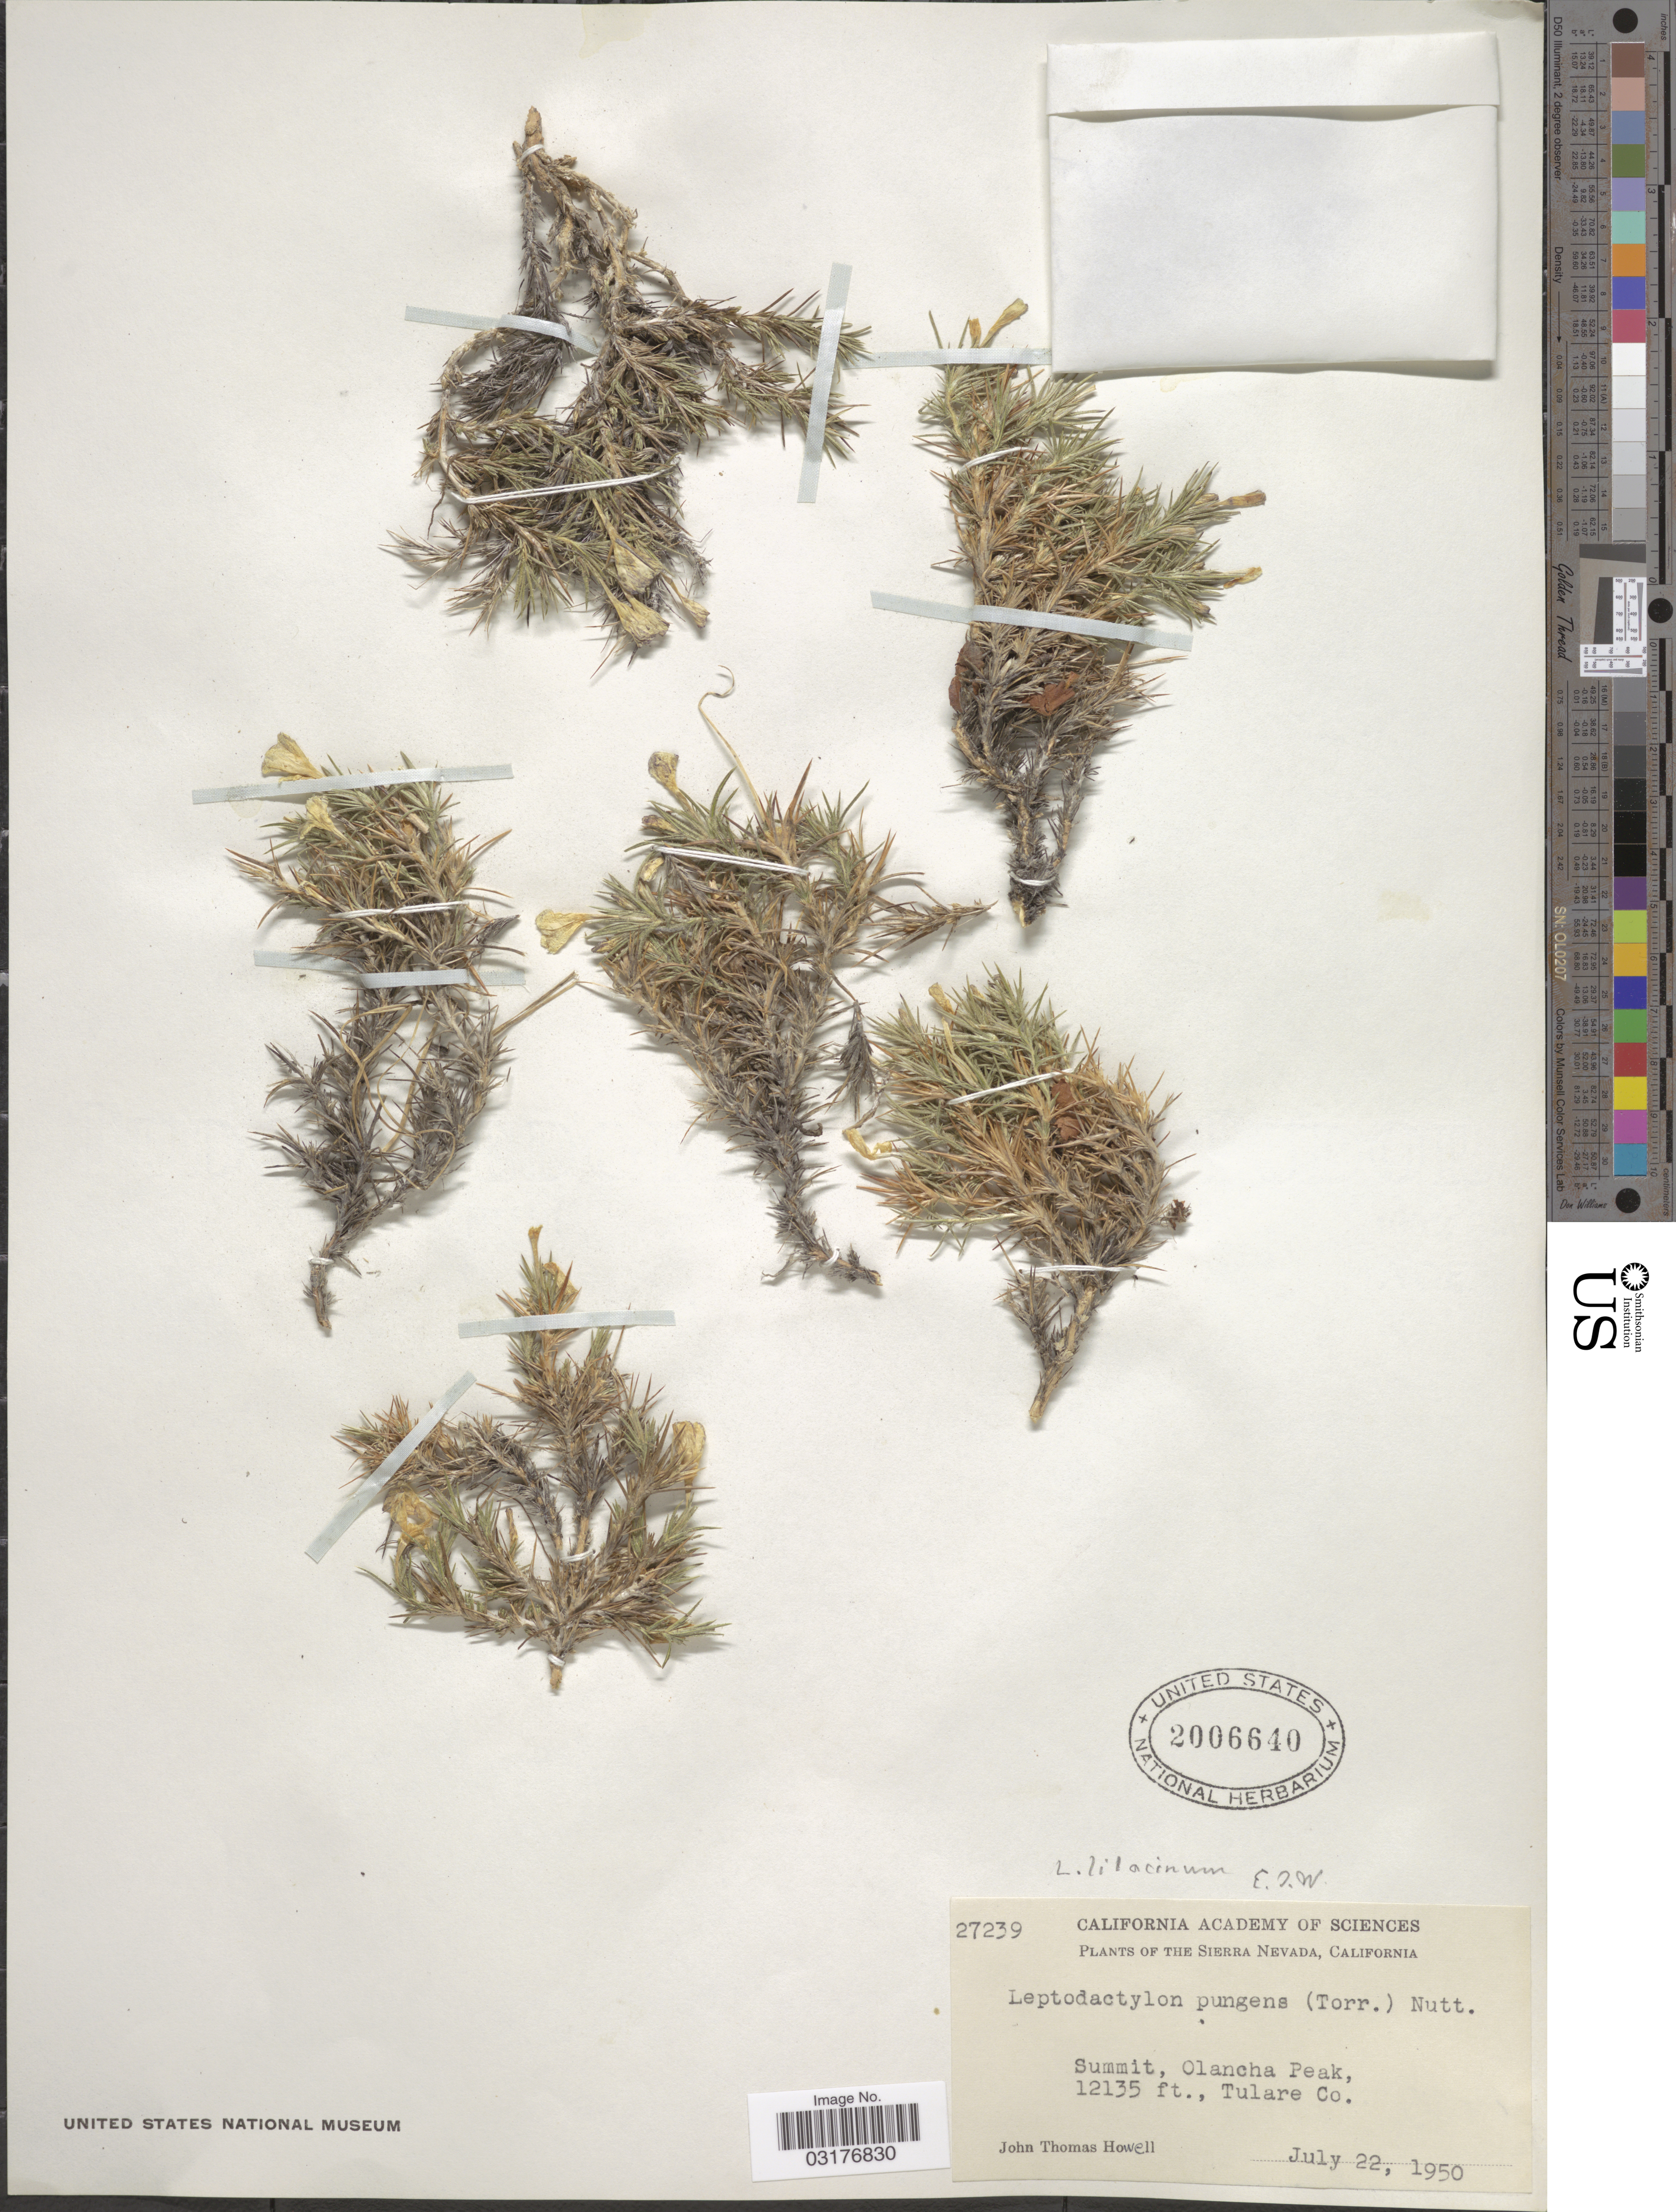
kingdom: Plantae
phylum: Tracheophyta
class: Magnoliopsida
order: Ericales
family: Polemoniaceae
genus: Linanthus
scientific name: Linanthus pungens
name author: (Torr.) J.M. Porter & L.A. Johnson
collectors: J. T. Howell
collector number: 27239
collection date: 1950-07-22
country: United States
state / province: California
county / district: Tulare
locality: The Sierra Nevada. Summit, Olancha Peak, Tulare Co.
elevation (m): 3699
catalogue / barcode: US 2006640